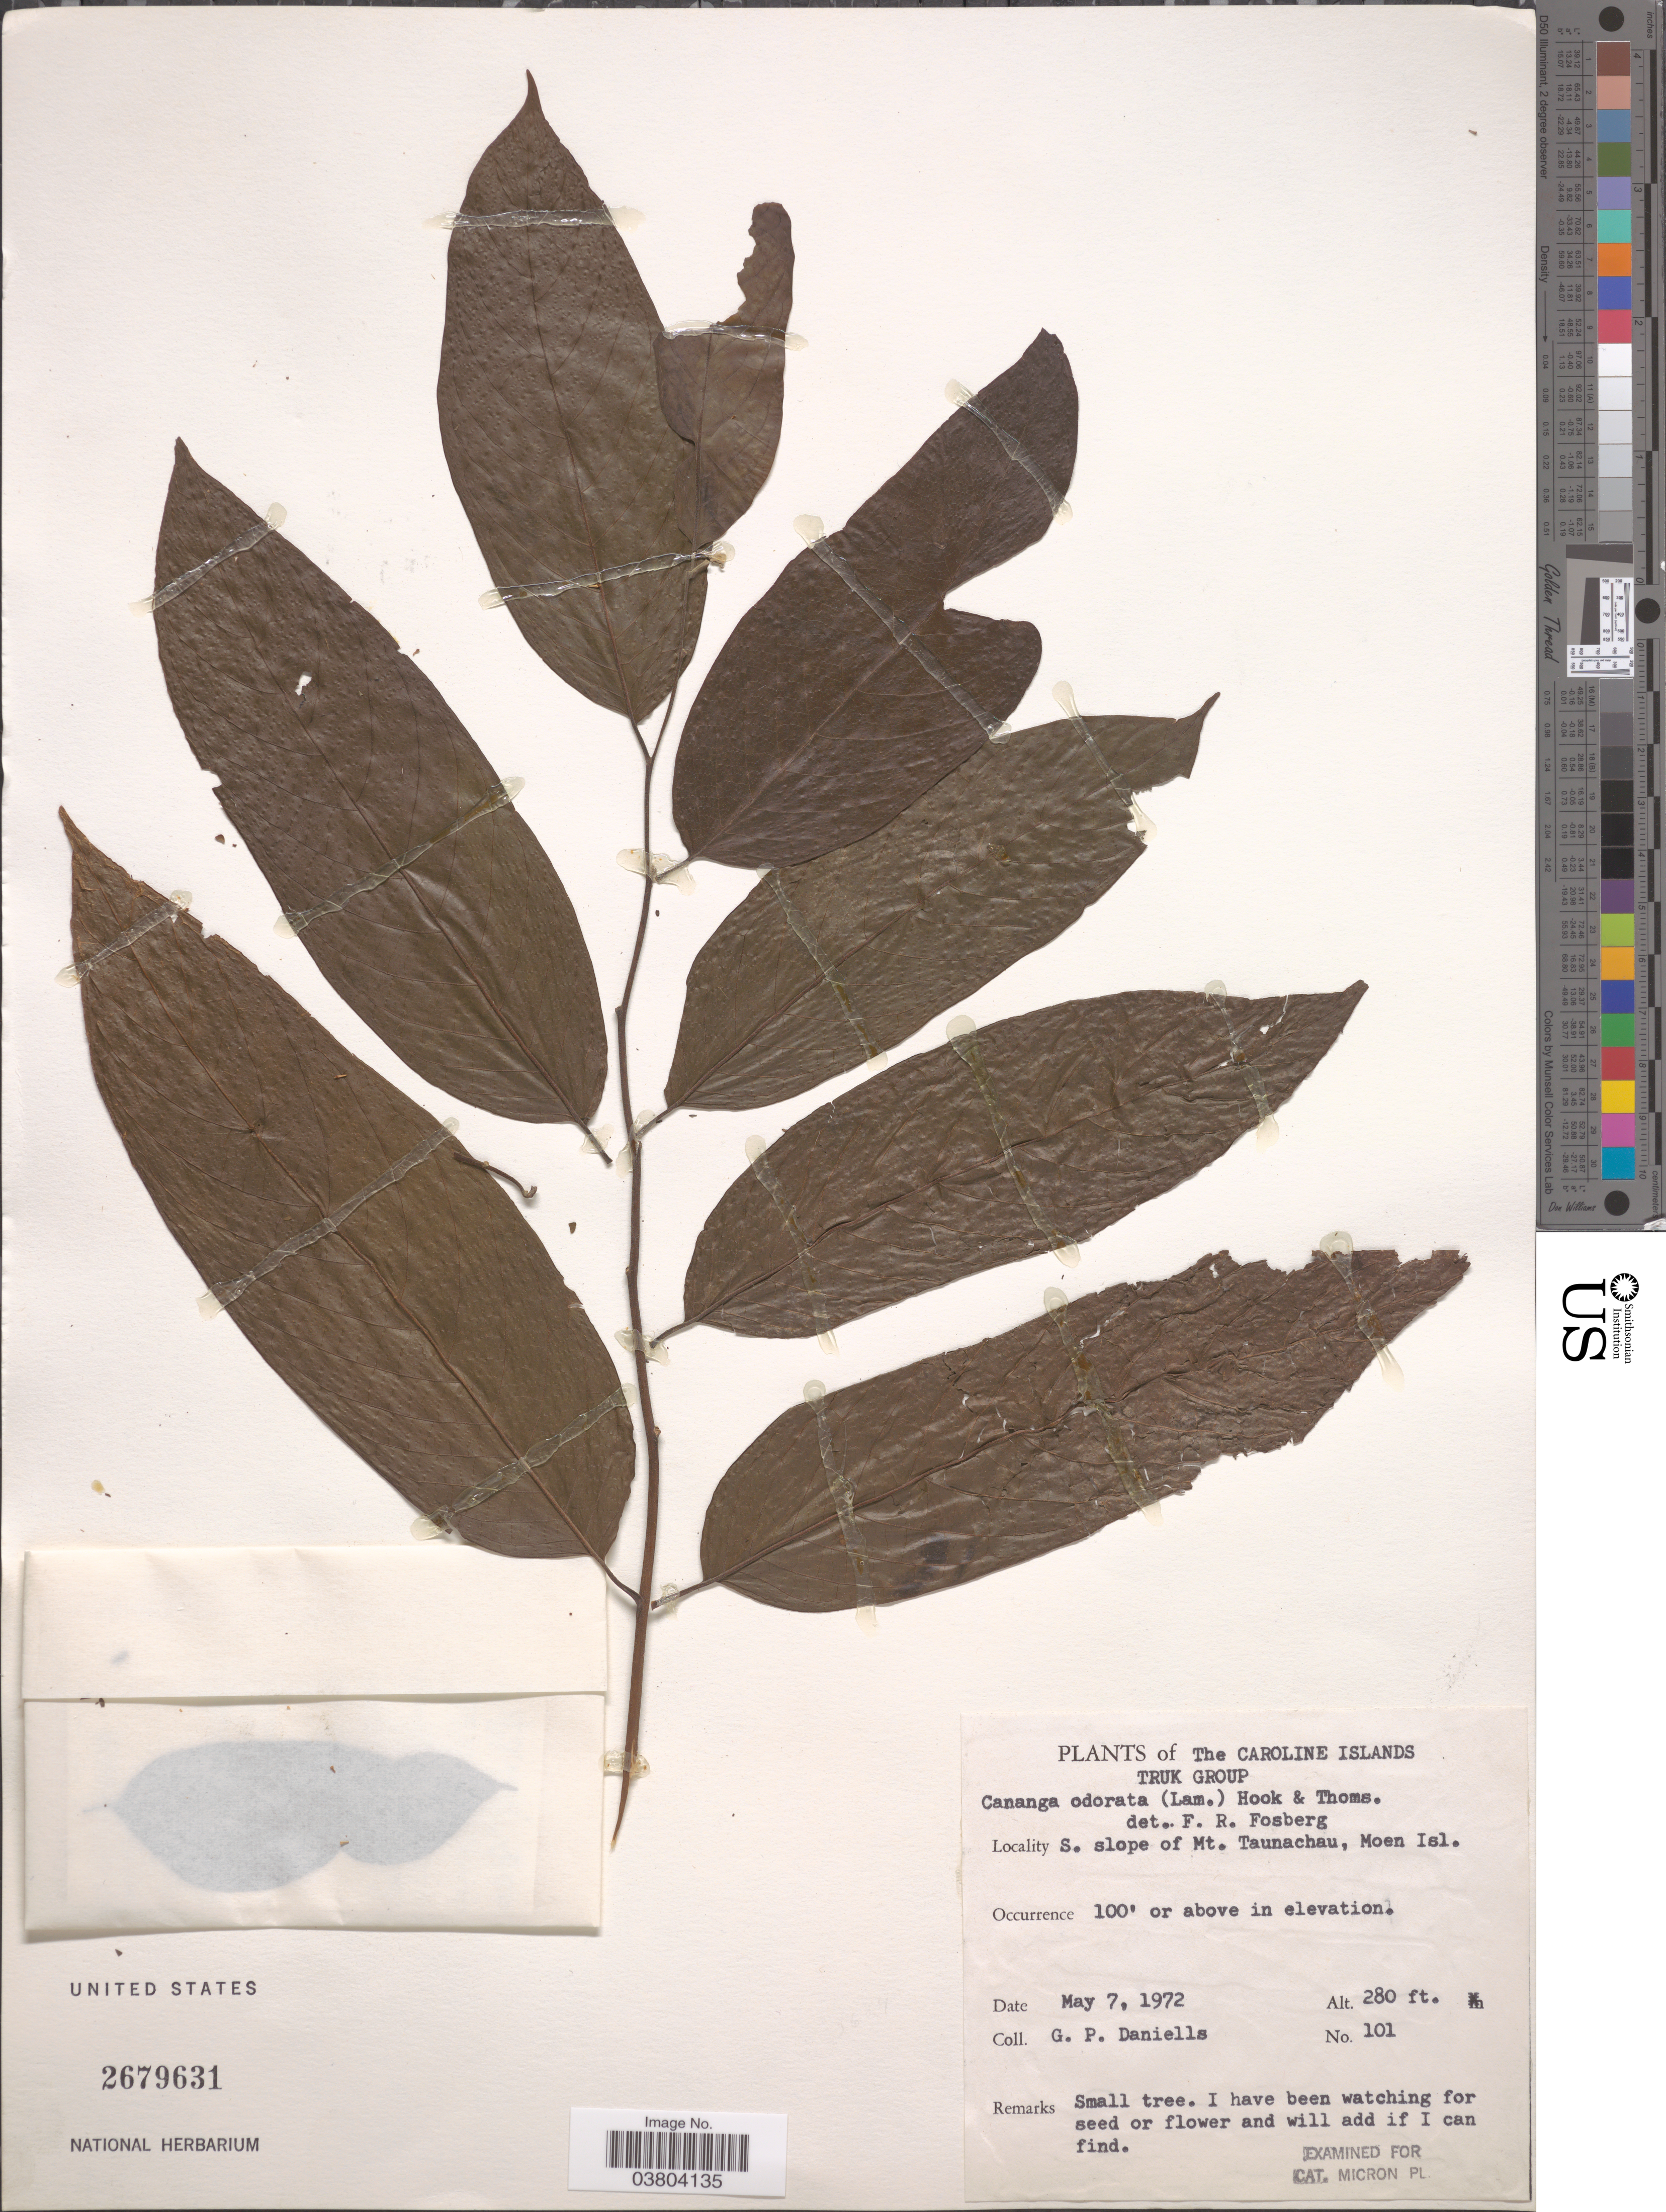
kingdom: Plantae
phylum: Tracheophyta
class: Magnoliopsida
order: Magnoliales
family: Annonaceae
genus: Cananga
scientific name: Cananga odorata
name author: (Lam.) Hook. f. & Thomson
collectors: G. Daniells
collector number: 101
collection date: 1972-05-07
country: Micronesia, Federated States of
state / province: Truk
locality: The Caroline Islands. Truk Group. S. slope of Mt. Taunachau, Moen Isl.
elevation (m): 85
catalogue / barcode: US 2679631